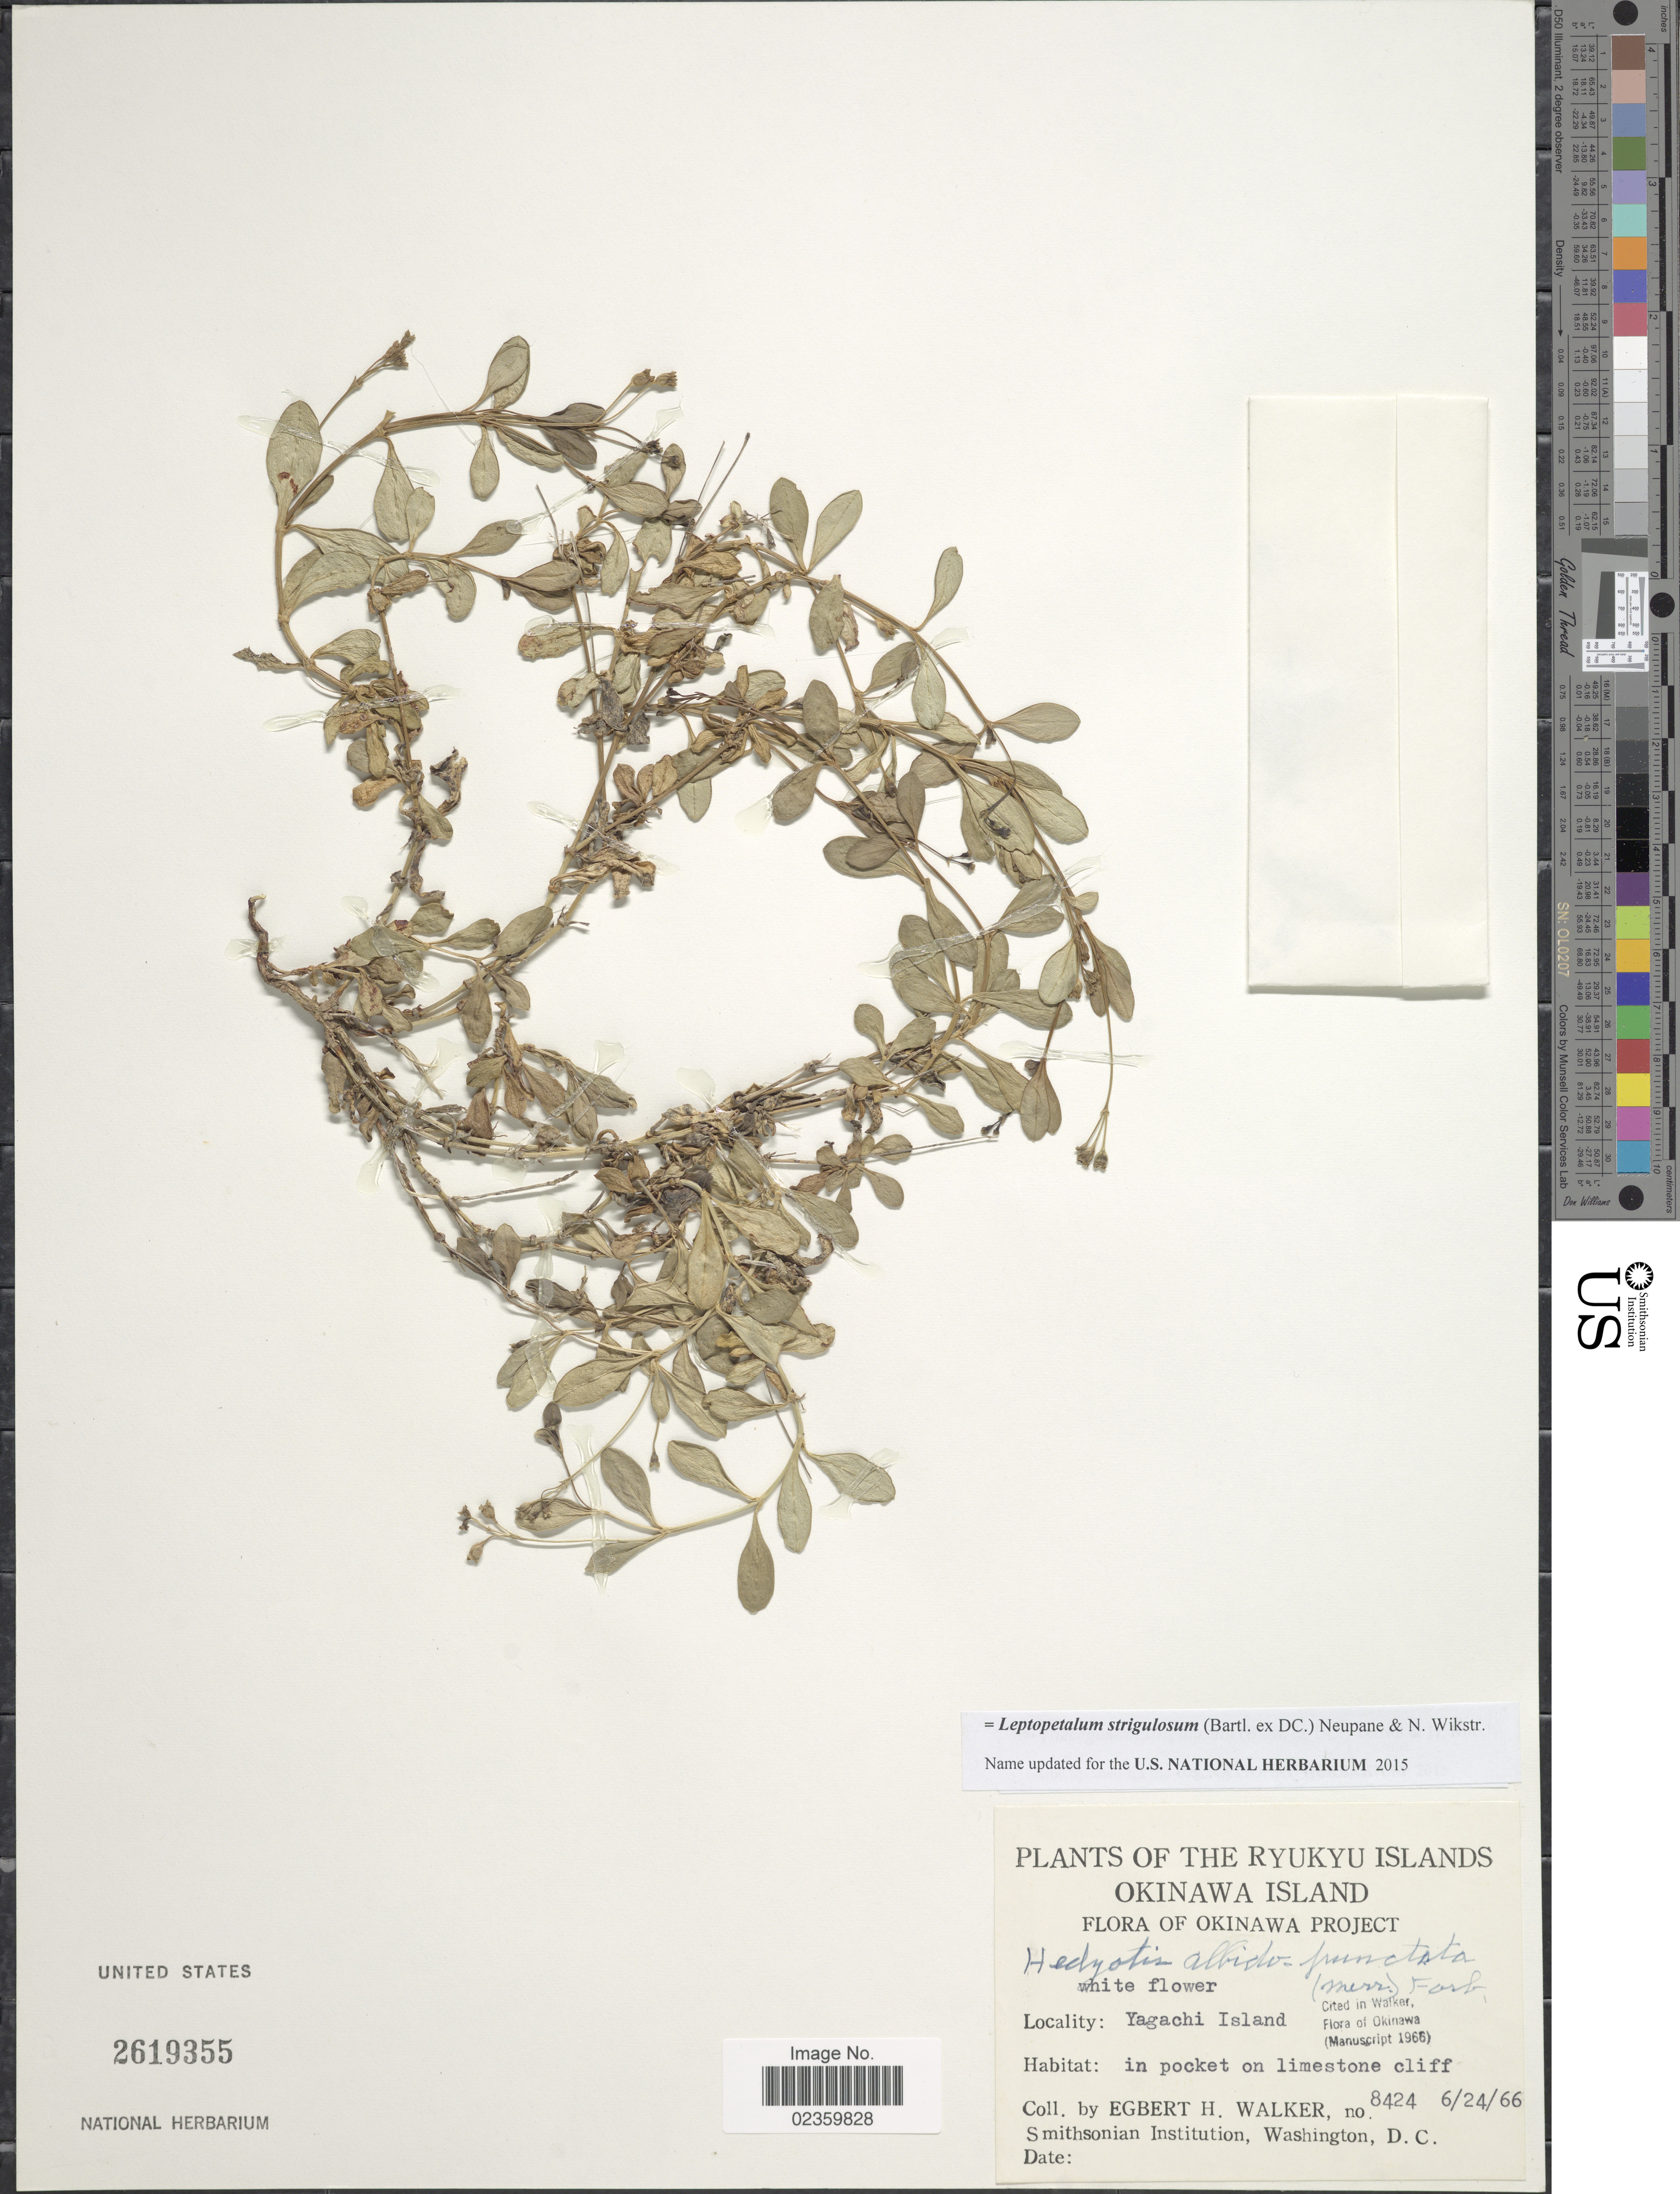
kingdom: Plantae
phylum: Tracheophyta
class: Magnoliopsida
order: Gentianales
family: Rubiaceae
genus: Leptopetalum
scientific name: Leptopetalum strigulosum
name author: (Bartl. ex DC.) Neupane & N. Wikstr.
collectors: E. H. Walker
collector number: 8424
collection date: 1966-06-24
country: Japan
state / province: Okinawa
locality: The Ryukyu Islands, Okinawa Island, Yagachi Island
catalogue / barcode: US 2619355